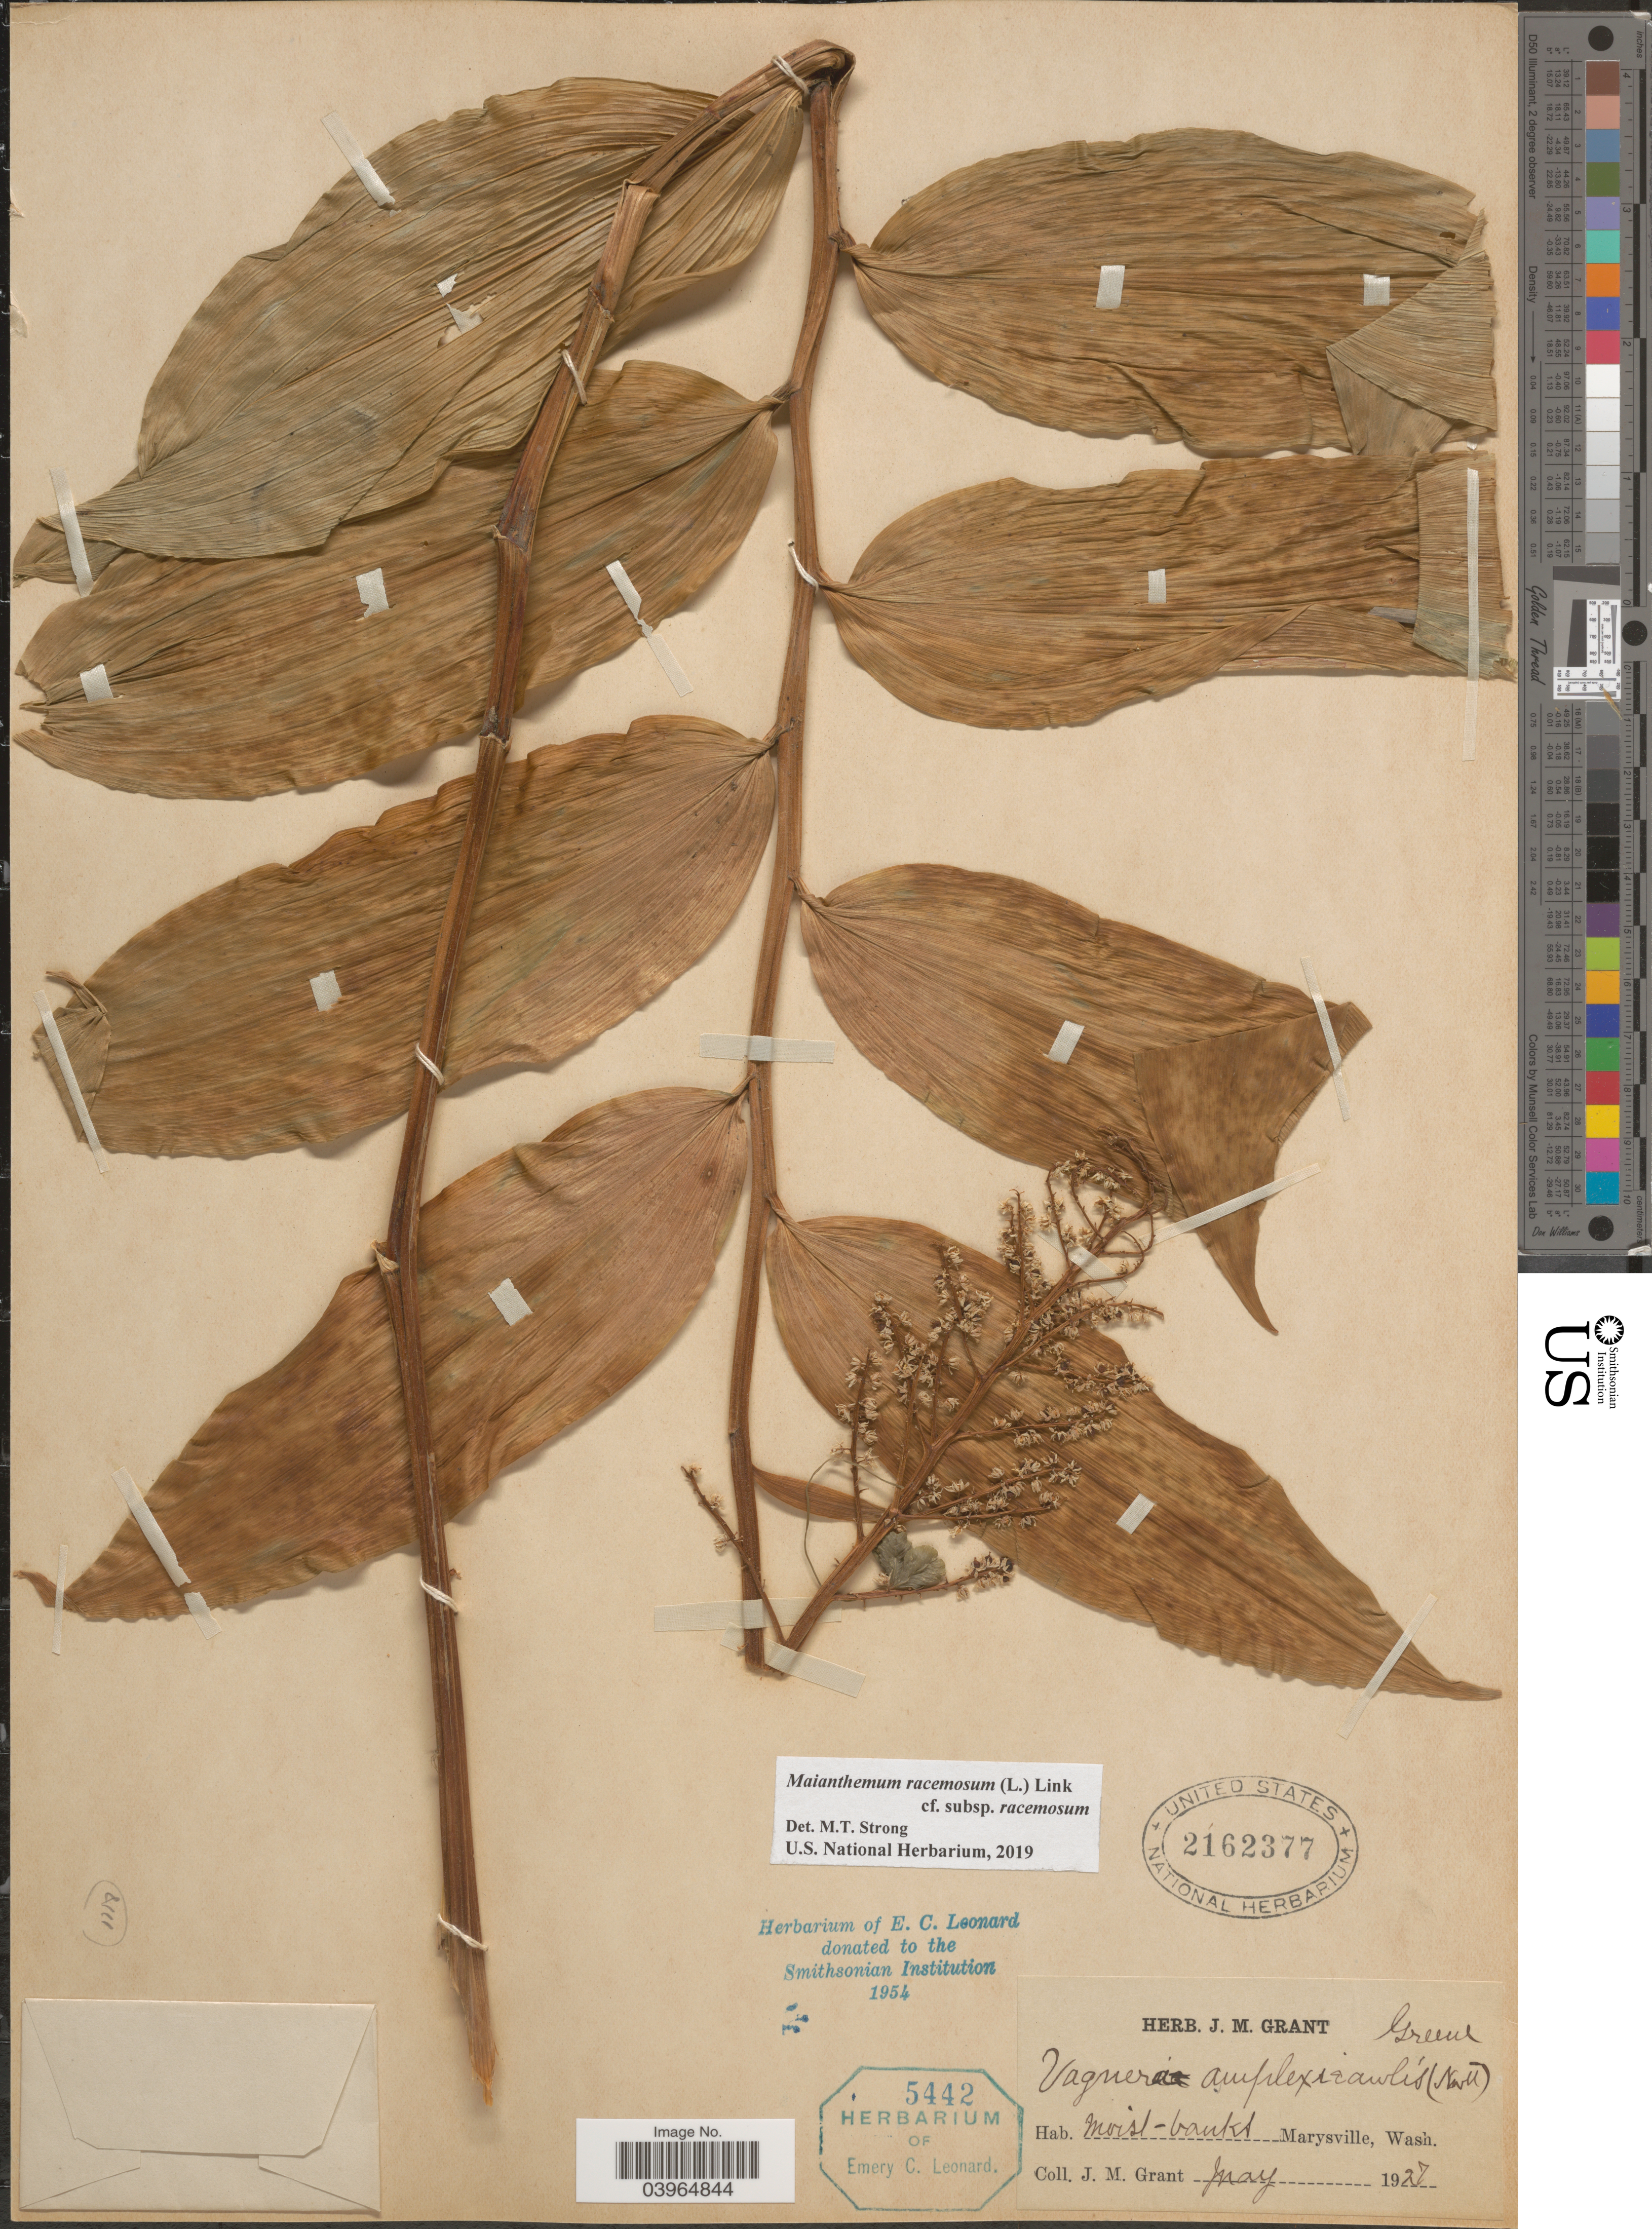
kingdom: Plantae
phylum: Tracheophyta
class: Liliopsida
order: Asparagales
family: Asparagaceae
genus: Maianthemum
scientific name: Maianthemum racemosum subsp. racemosum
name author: (L.) Link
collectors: J. M. Grant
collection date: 1927-05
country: United States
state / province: Washington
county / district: Snohomish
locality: Marysville.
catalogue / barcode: US 2162377